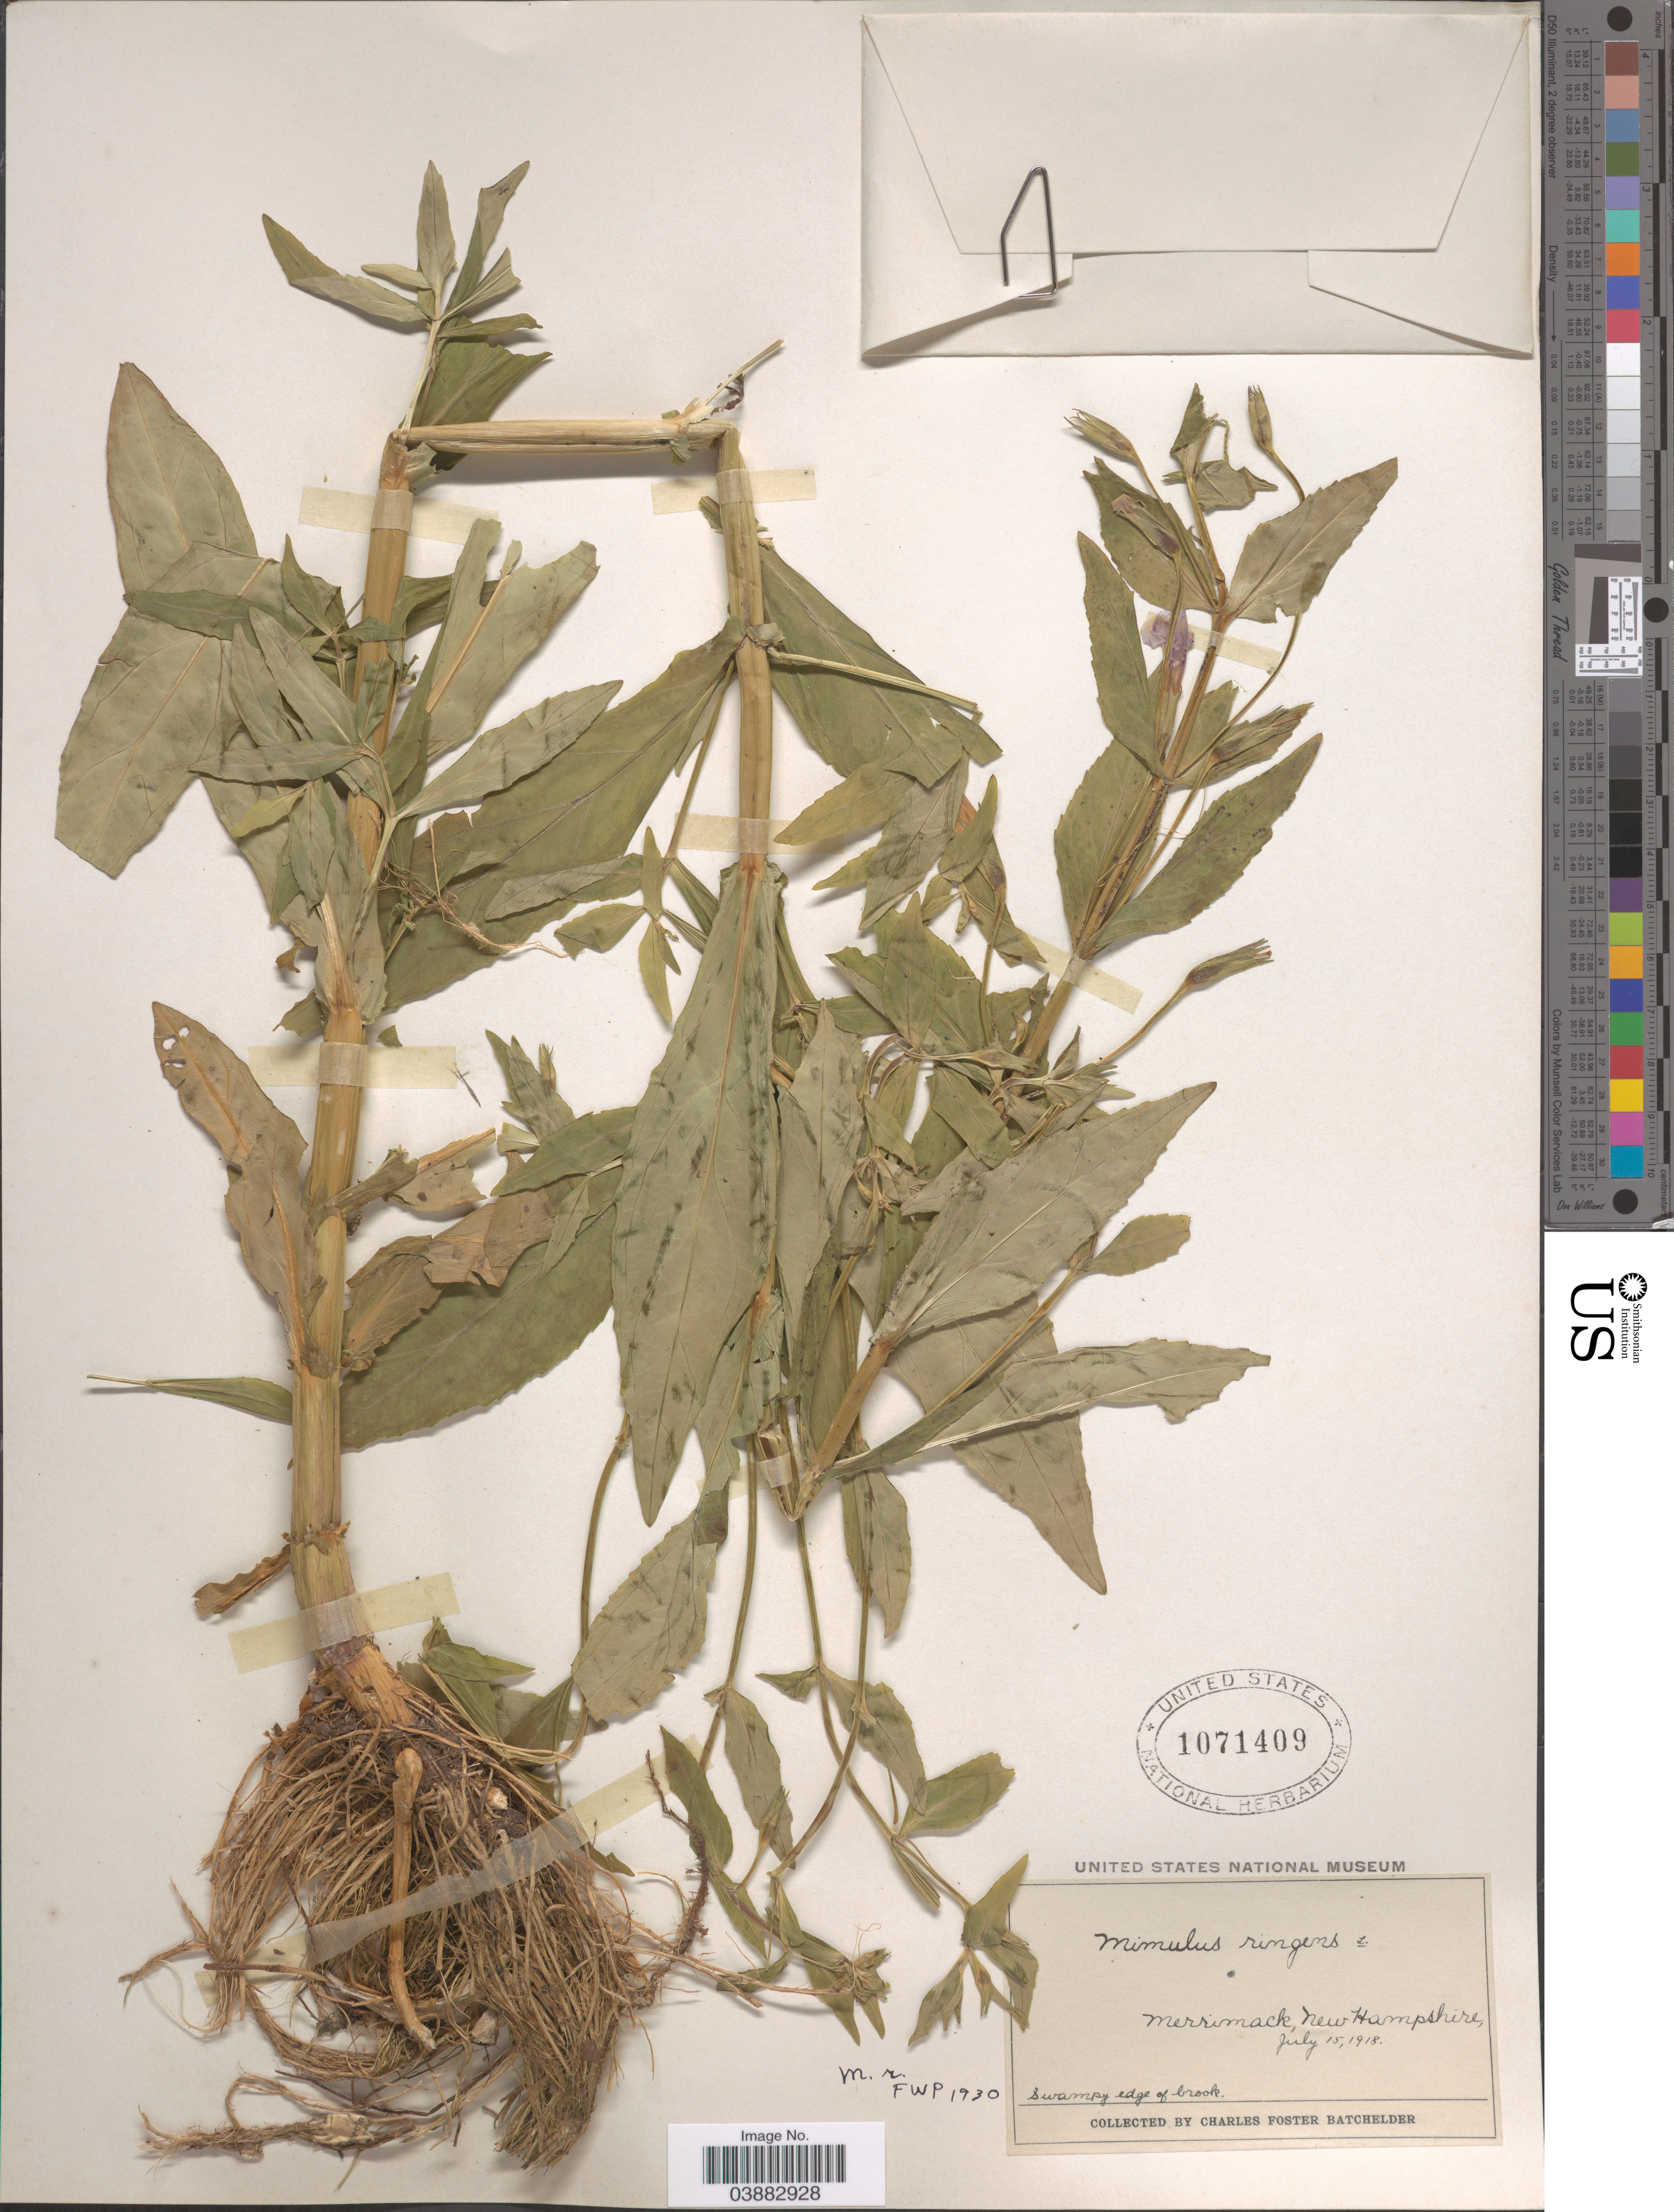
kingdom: Plantae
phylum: Tracheophyta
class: Magnoliopsida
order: Lamiales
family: Phrymaceae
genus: Mimulus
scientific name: Mimulus ringens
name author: L.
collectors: C. Batchelder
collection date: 1918-07-15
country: United States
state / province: New Hampshire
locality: Merrimack.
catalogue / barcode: US 1071409